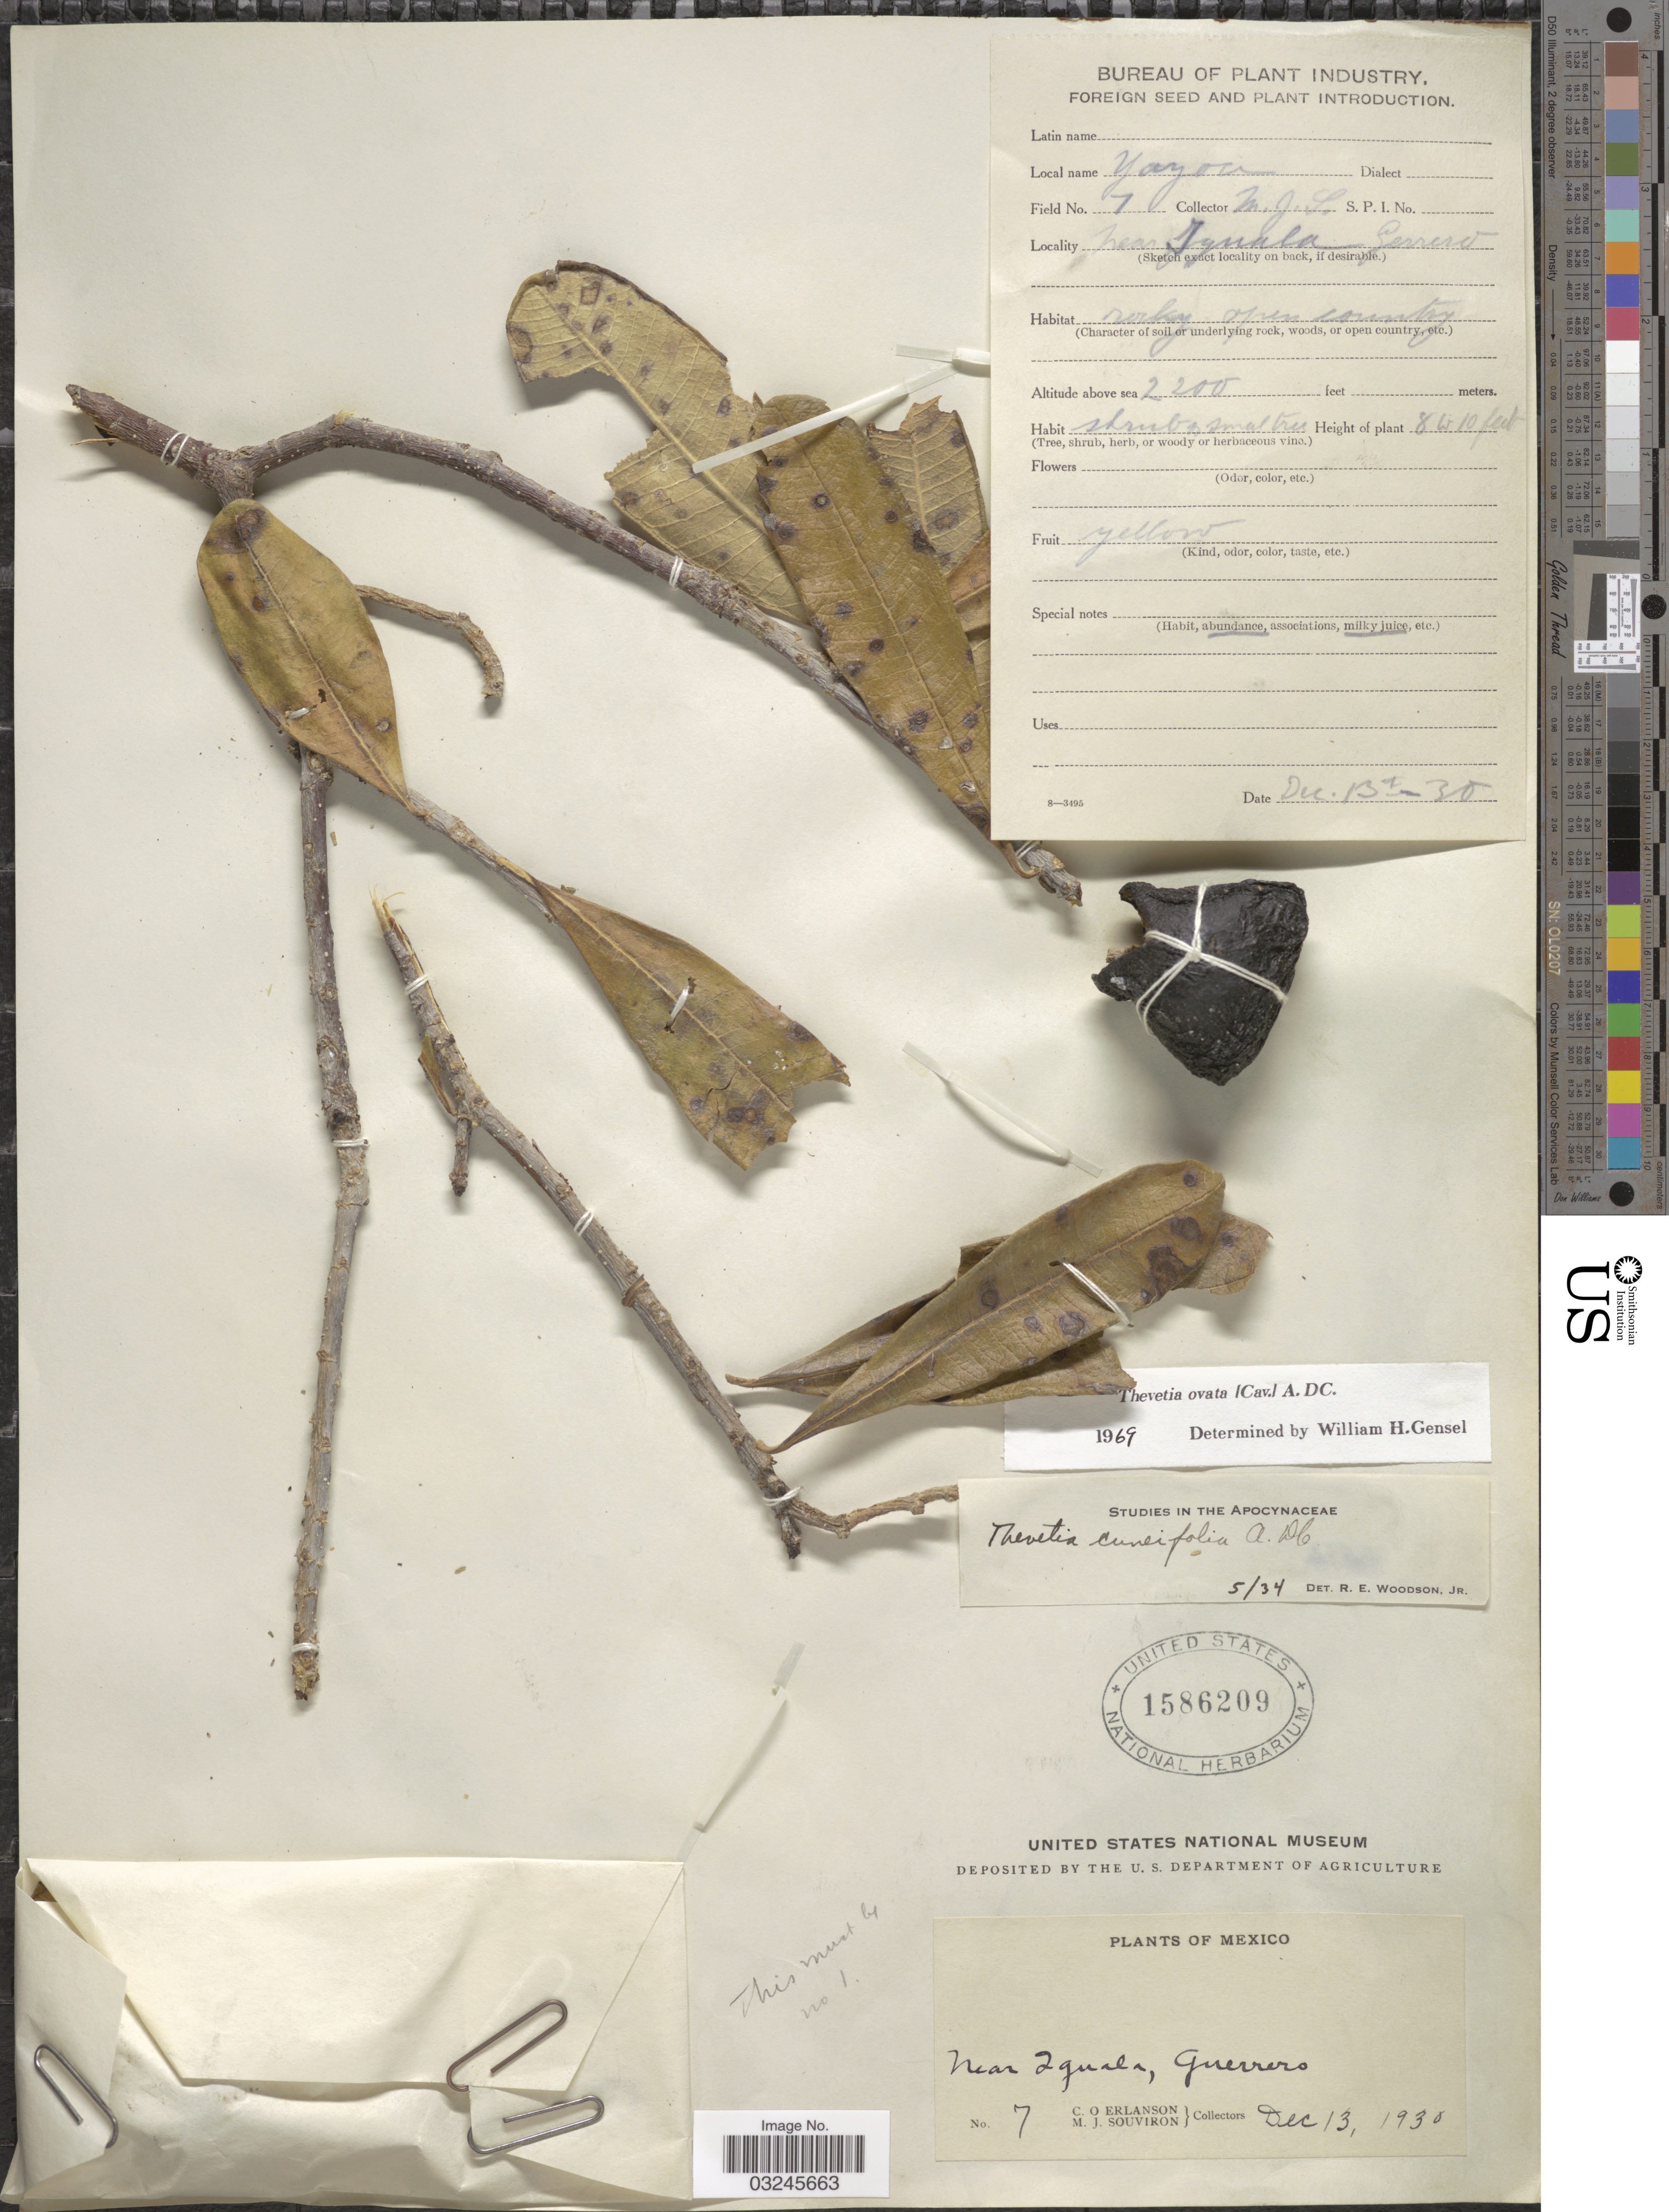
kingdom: Plantae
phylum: Tracheophyta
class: Magnoliopsida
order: Gentianales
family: Apocynaceae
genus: Thevetia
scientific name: Thevetia ovata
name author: (Cav.) A. DC.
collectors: C. O. Erlanson & M. J. Souviron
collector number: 7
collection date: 1930-12-13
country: Mexico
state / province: Guerrero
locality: Near Iguala, Guerrero.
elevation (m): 671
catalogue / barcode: US 1586209